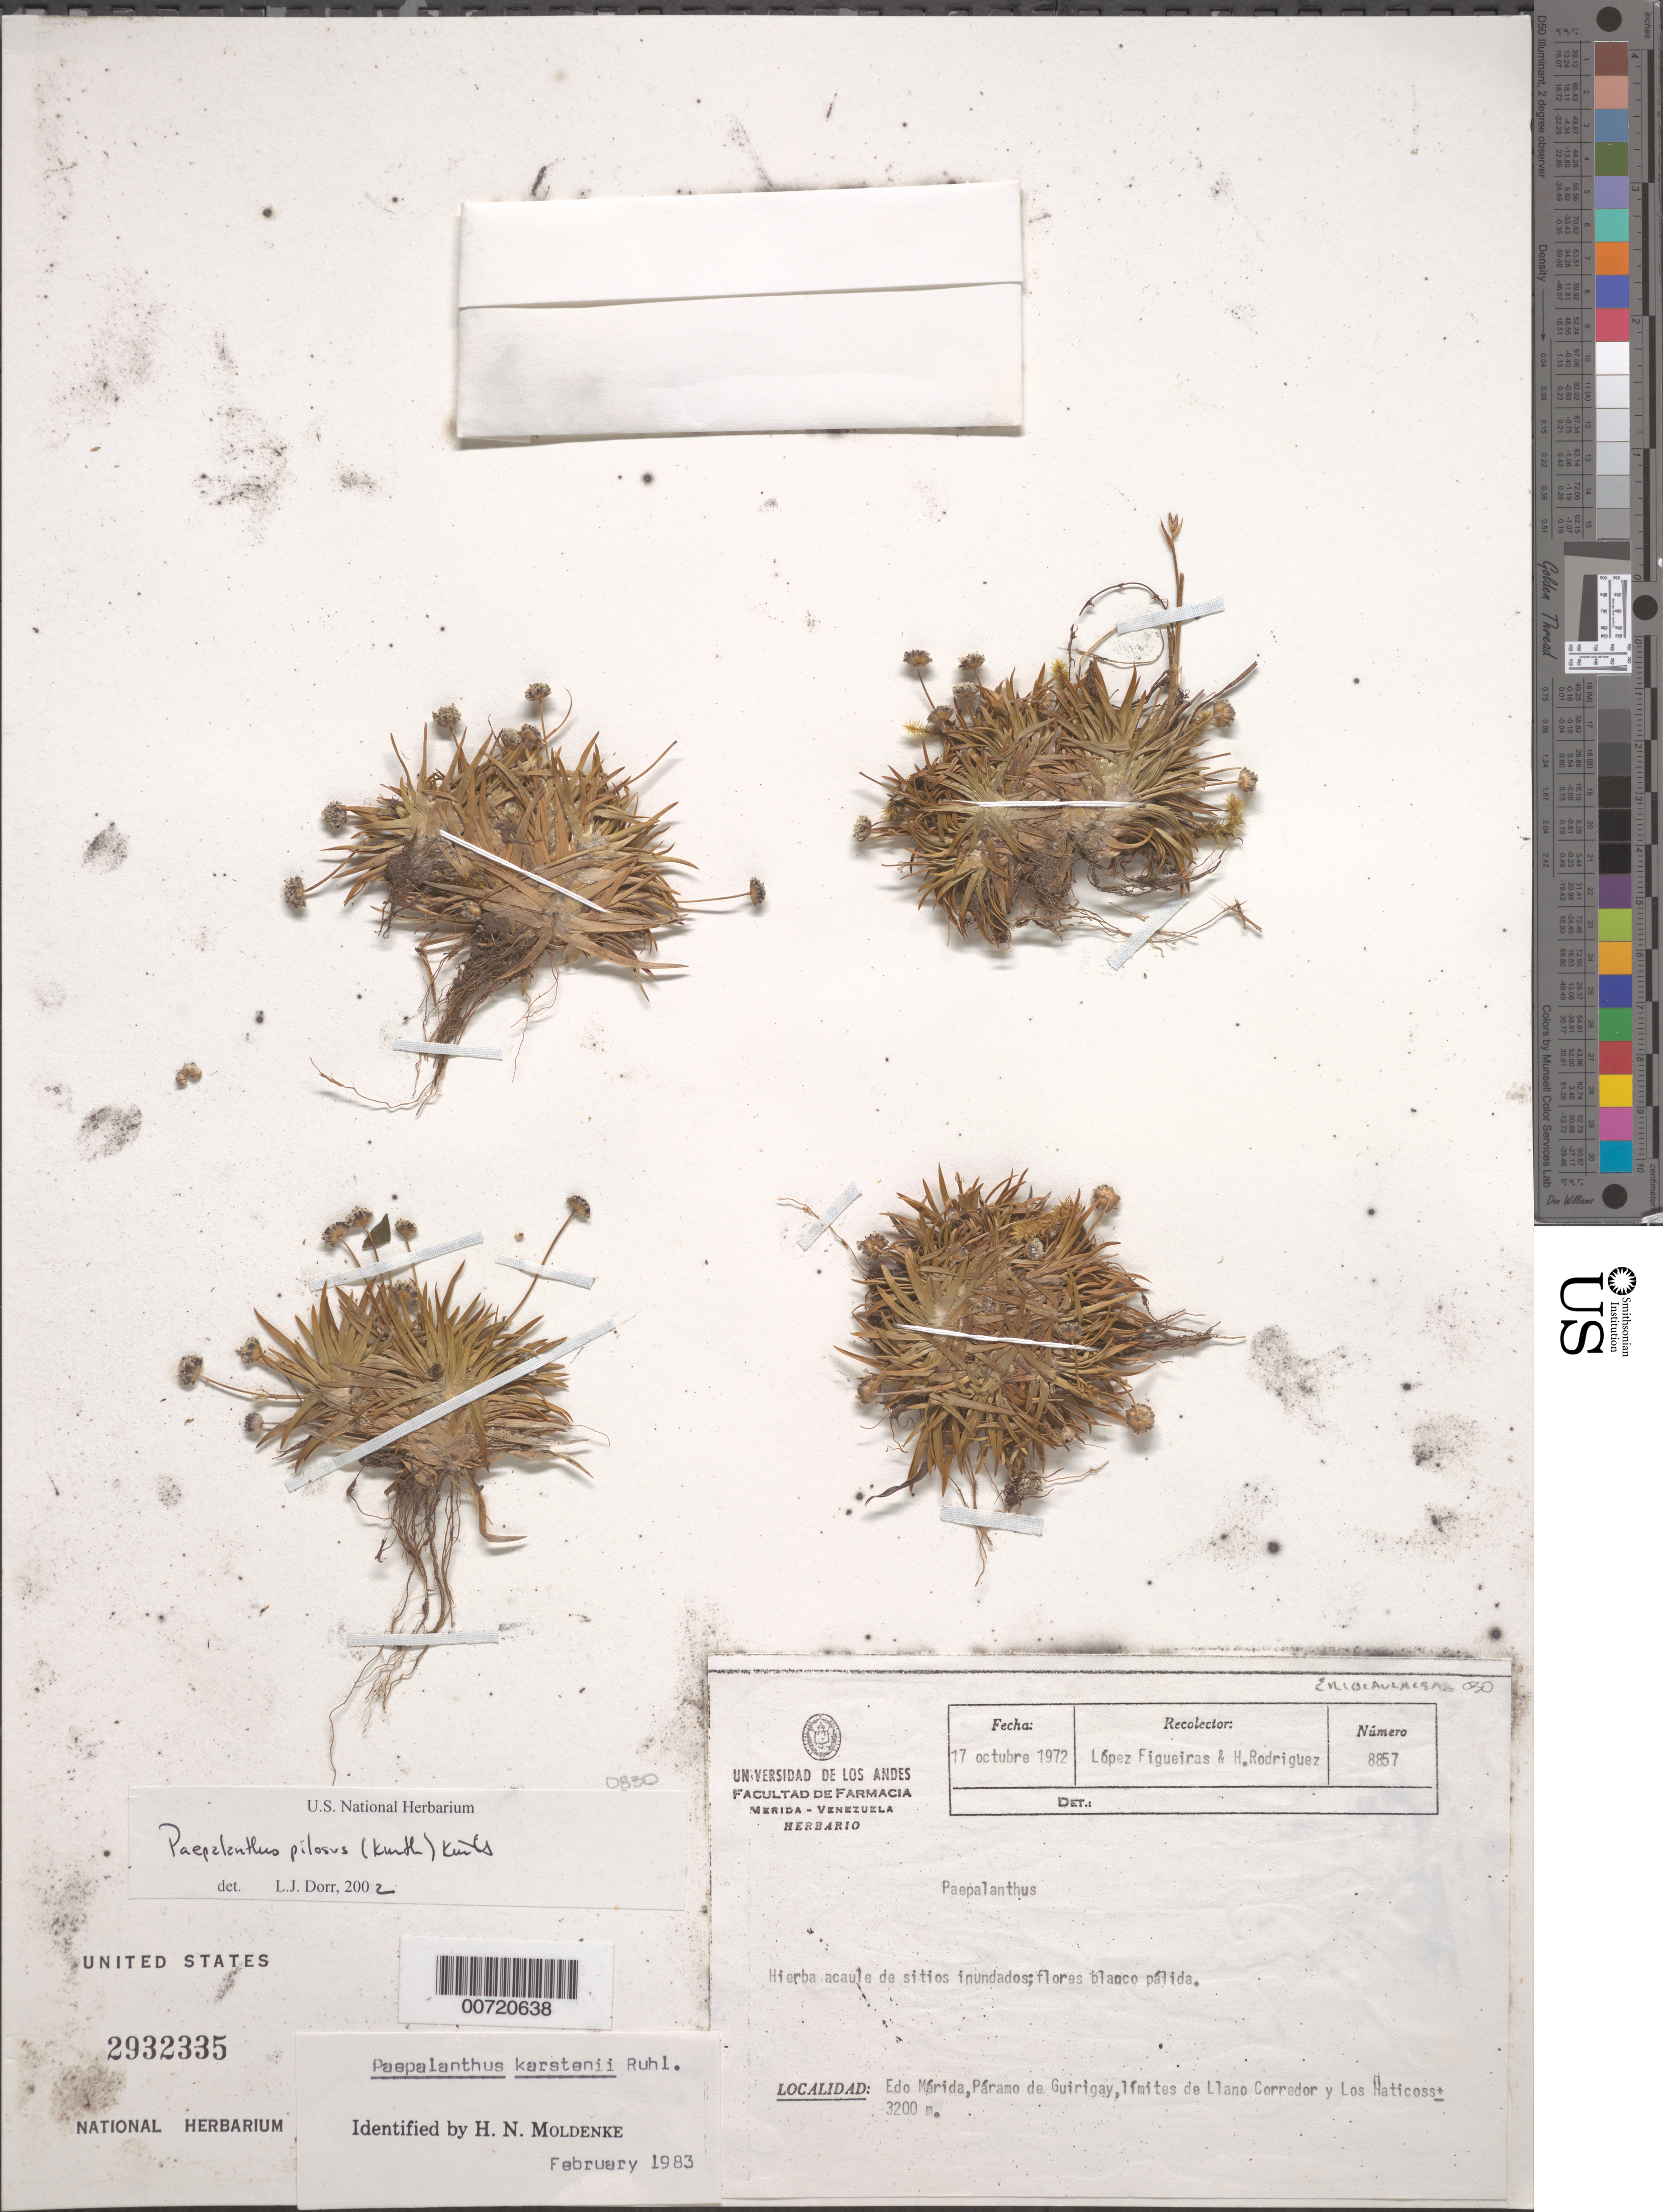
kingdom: Plantae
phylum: Tracheophyta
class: Liliopsida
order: Poales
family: Eriocaulaceae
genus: Paepalanthus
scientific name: Paepalanthus pilosus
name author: (Kunth) Kunth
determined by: Dorr, L. J., (BOT), Smithsonian Institution - National Museum of Natural History (UNITED STATES)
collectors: M. López Figueiras & H. Rodriguez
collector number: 8857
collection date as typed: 17 Oct 1972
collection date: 1972-10-17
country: Venezuela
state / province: Mérida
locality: Páramo de Guirigay, límites de Llano Corredor y Los Haticoss.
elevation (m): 3200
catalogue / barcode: US 2932335